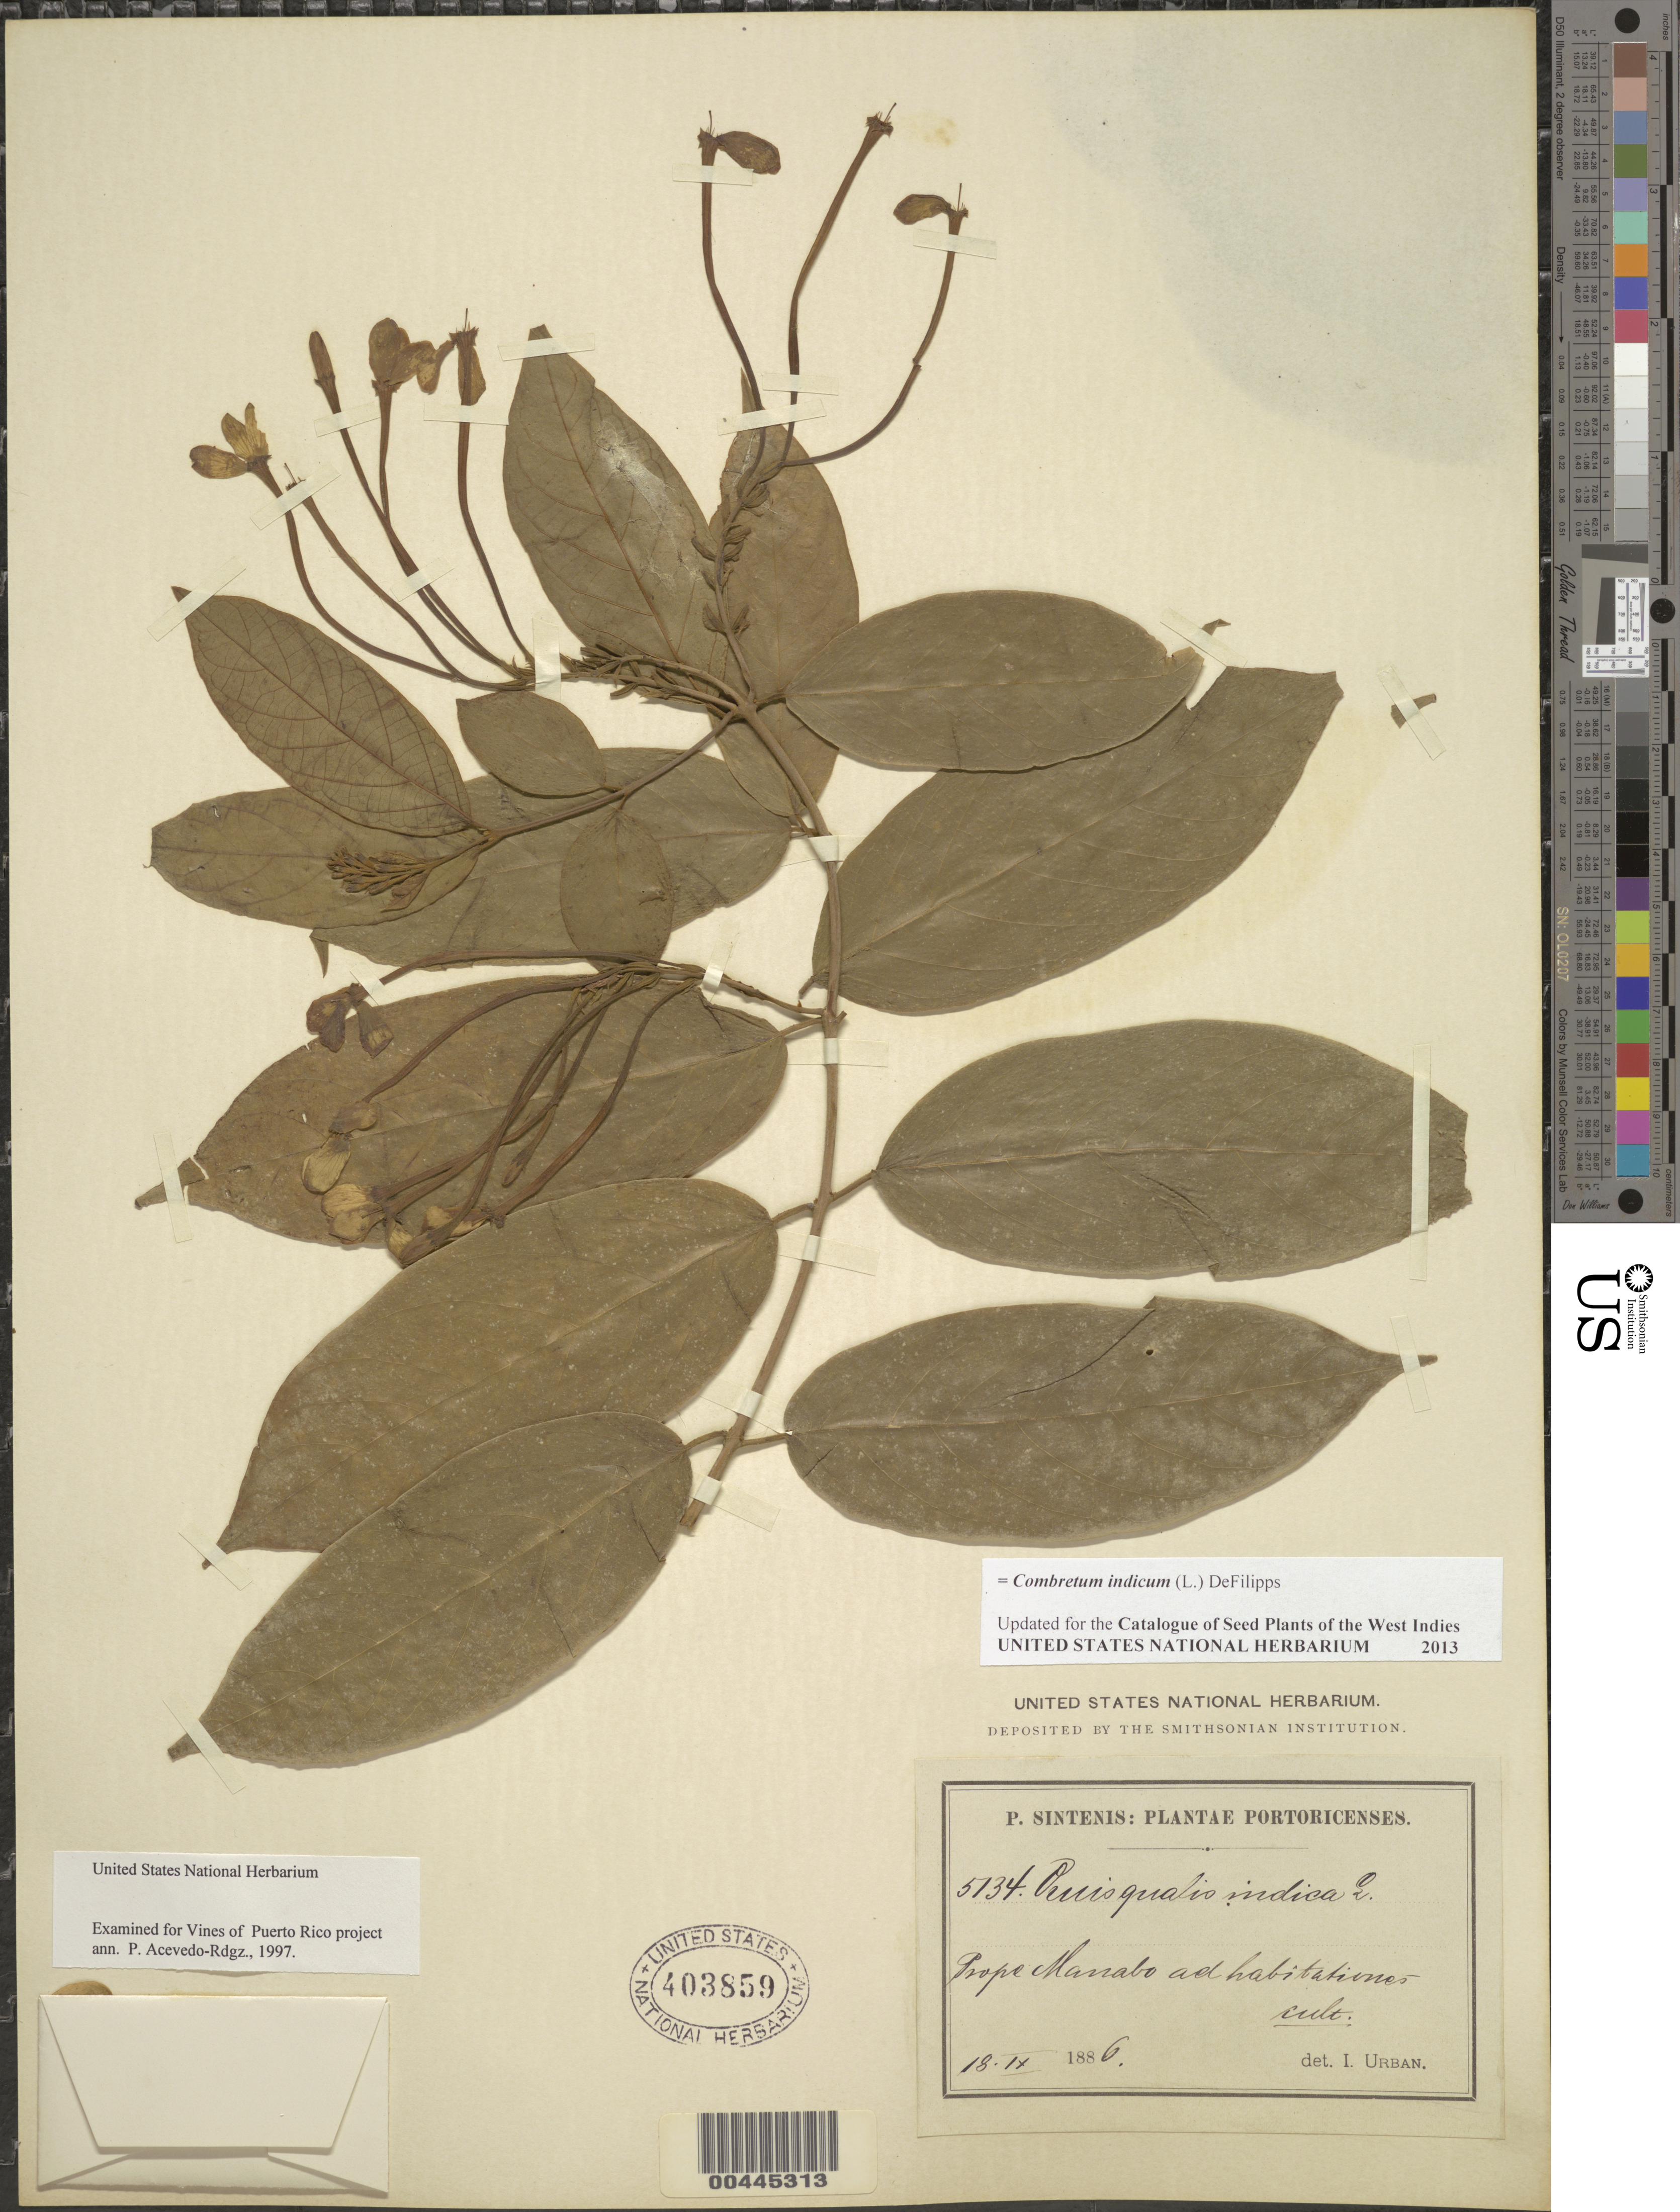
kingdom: Plantae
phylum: Tracheophyta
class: Magnoliopsida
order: Myrtales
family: Combretaceae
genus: Combretum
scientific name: Combretum indicum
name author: (L.) DeFilipps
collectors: P. Sintenis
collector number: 5134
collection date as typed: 18 Sep 1886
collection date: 1886-09-18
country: Puerto Rico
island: Greater Antilles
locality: Prope Manabo ad habitabiones. Cultivated.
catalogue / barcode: US 403859